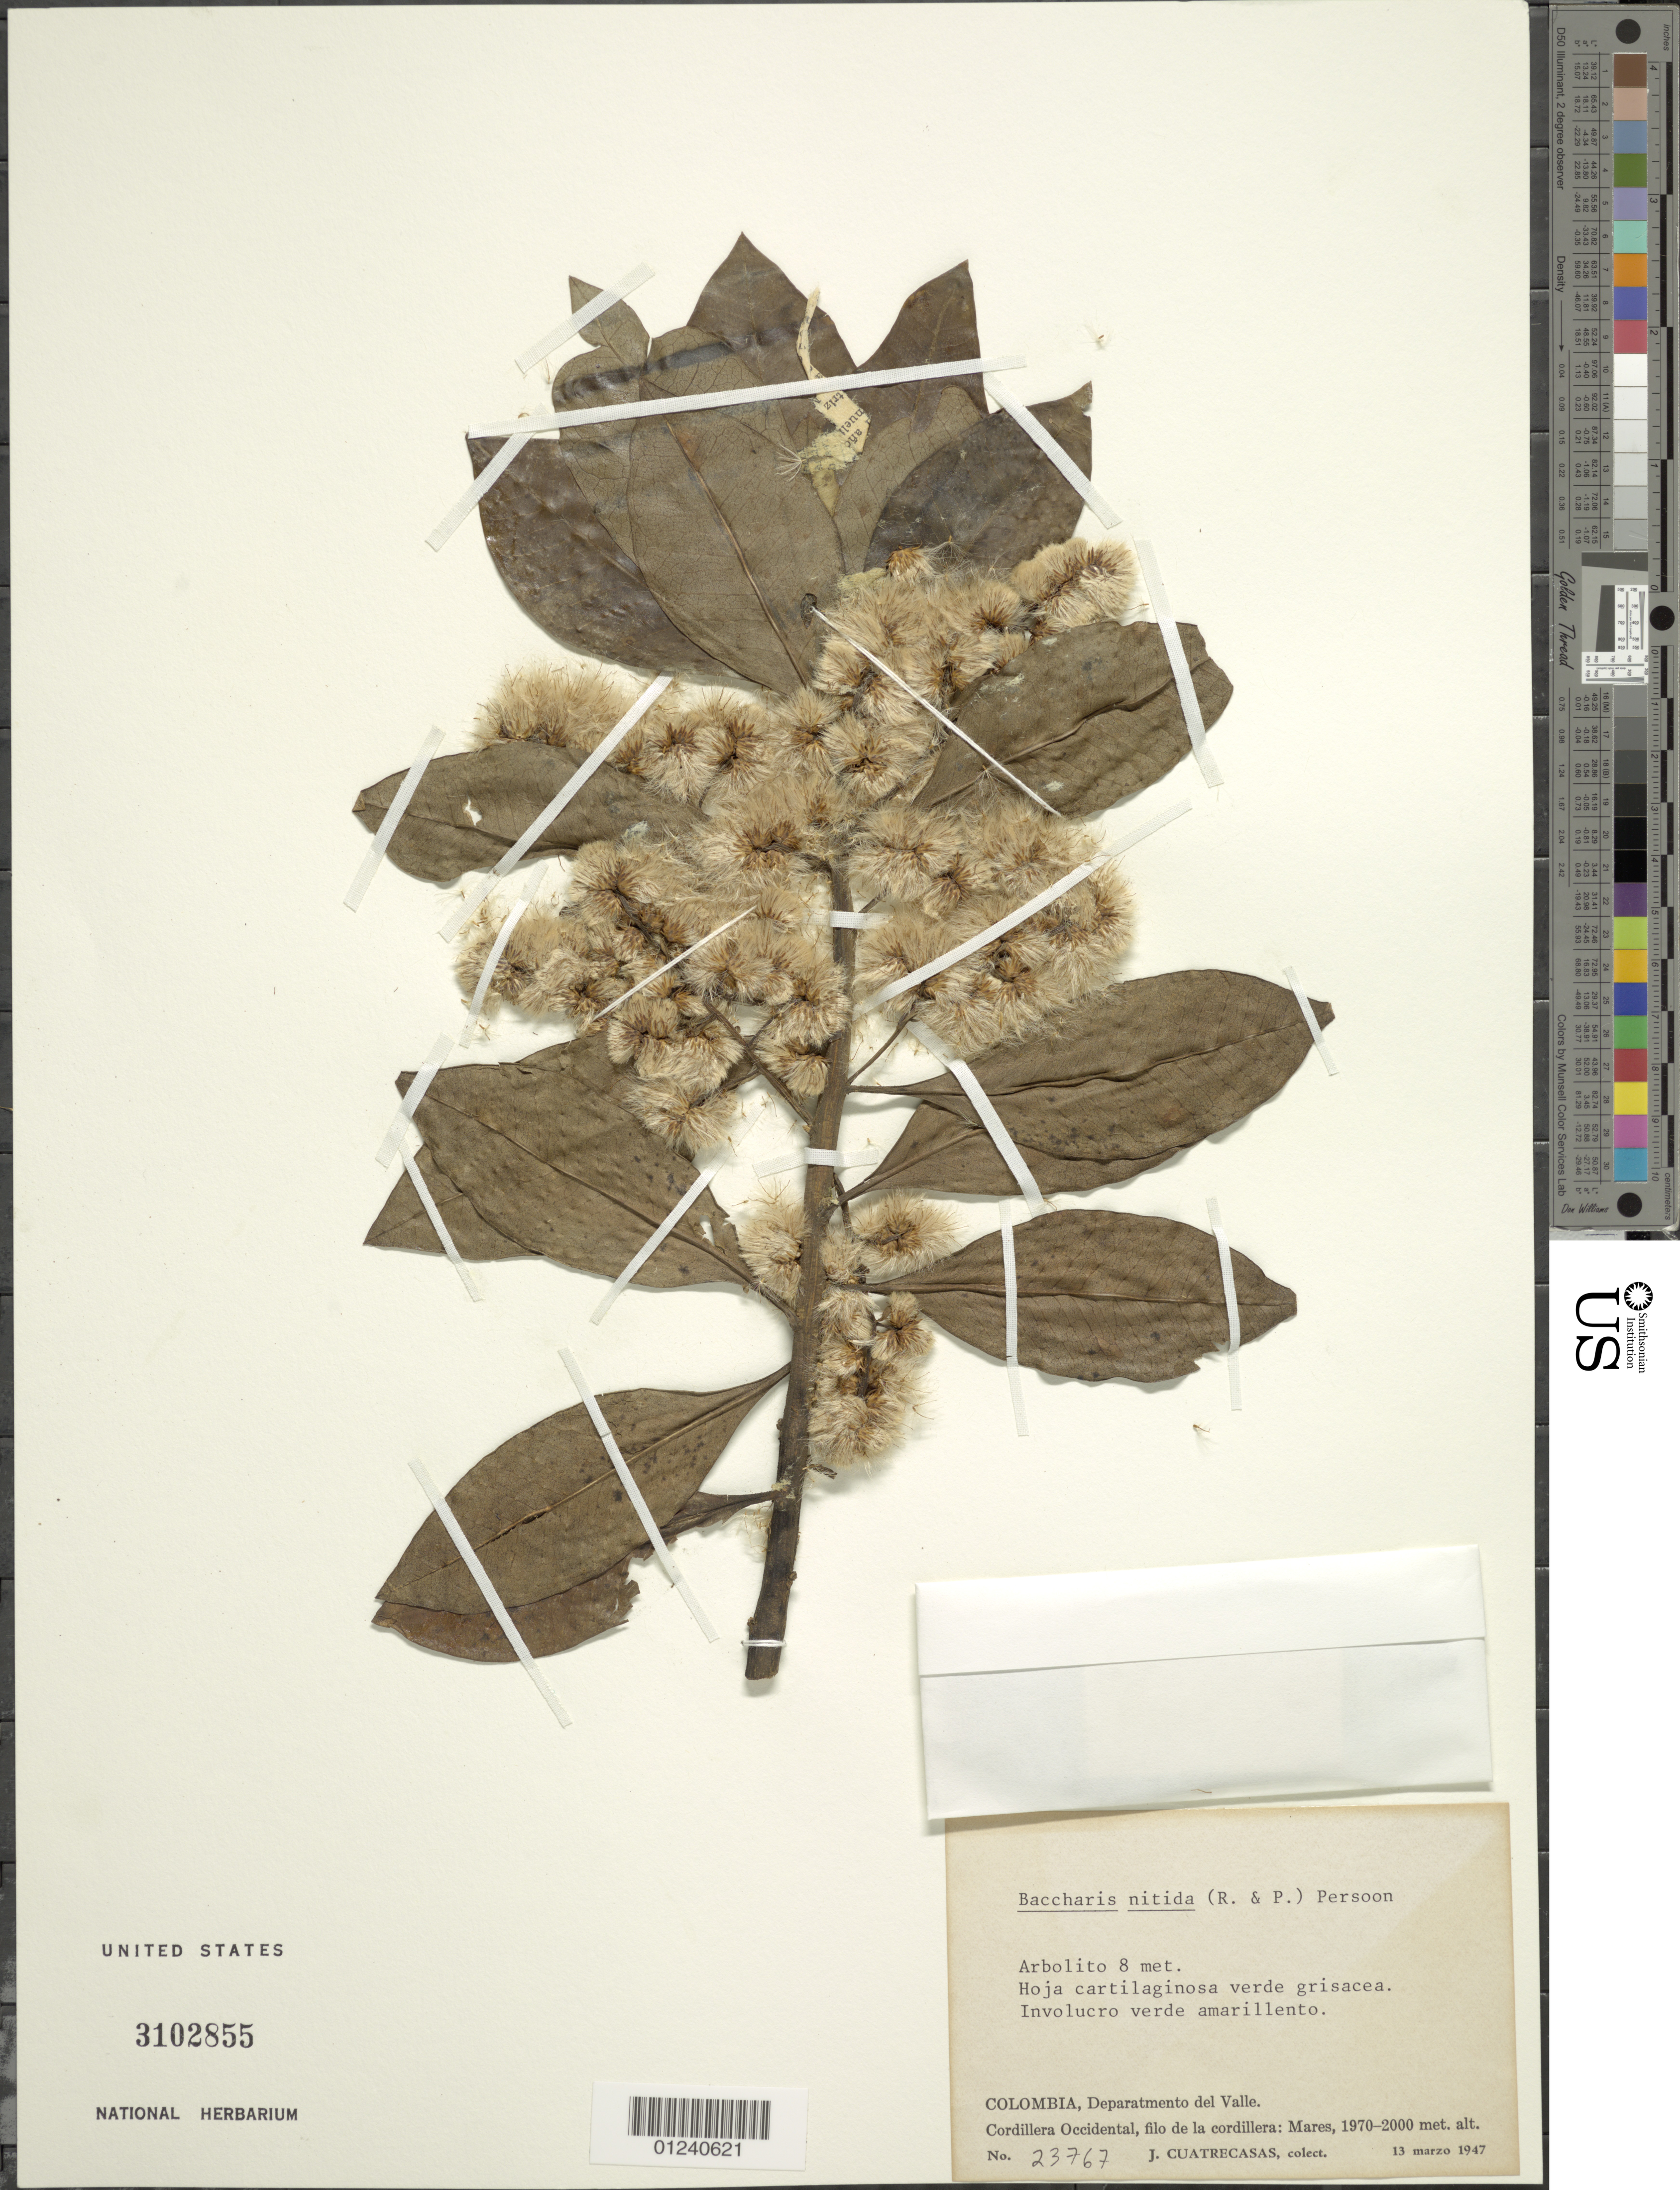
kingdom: Plantae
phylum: Tracheophyta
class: Magnoliopsida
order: Asterales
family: Asteraceae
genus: Baccharis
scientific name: Baccharis nitida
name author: (Ruiz & Pav.) Pers.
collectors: J. Cuatrecasas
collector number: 23767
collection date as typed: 13 Mar 1947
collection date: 1947-03-13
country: Colombia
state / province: Valle del Cauca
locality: Cordillera Occidental, filo de la cordillera: Mares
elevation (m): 1970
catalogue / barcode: US 3102855